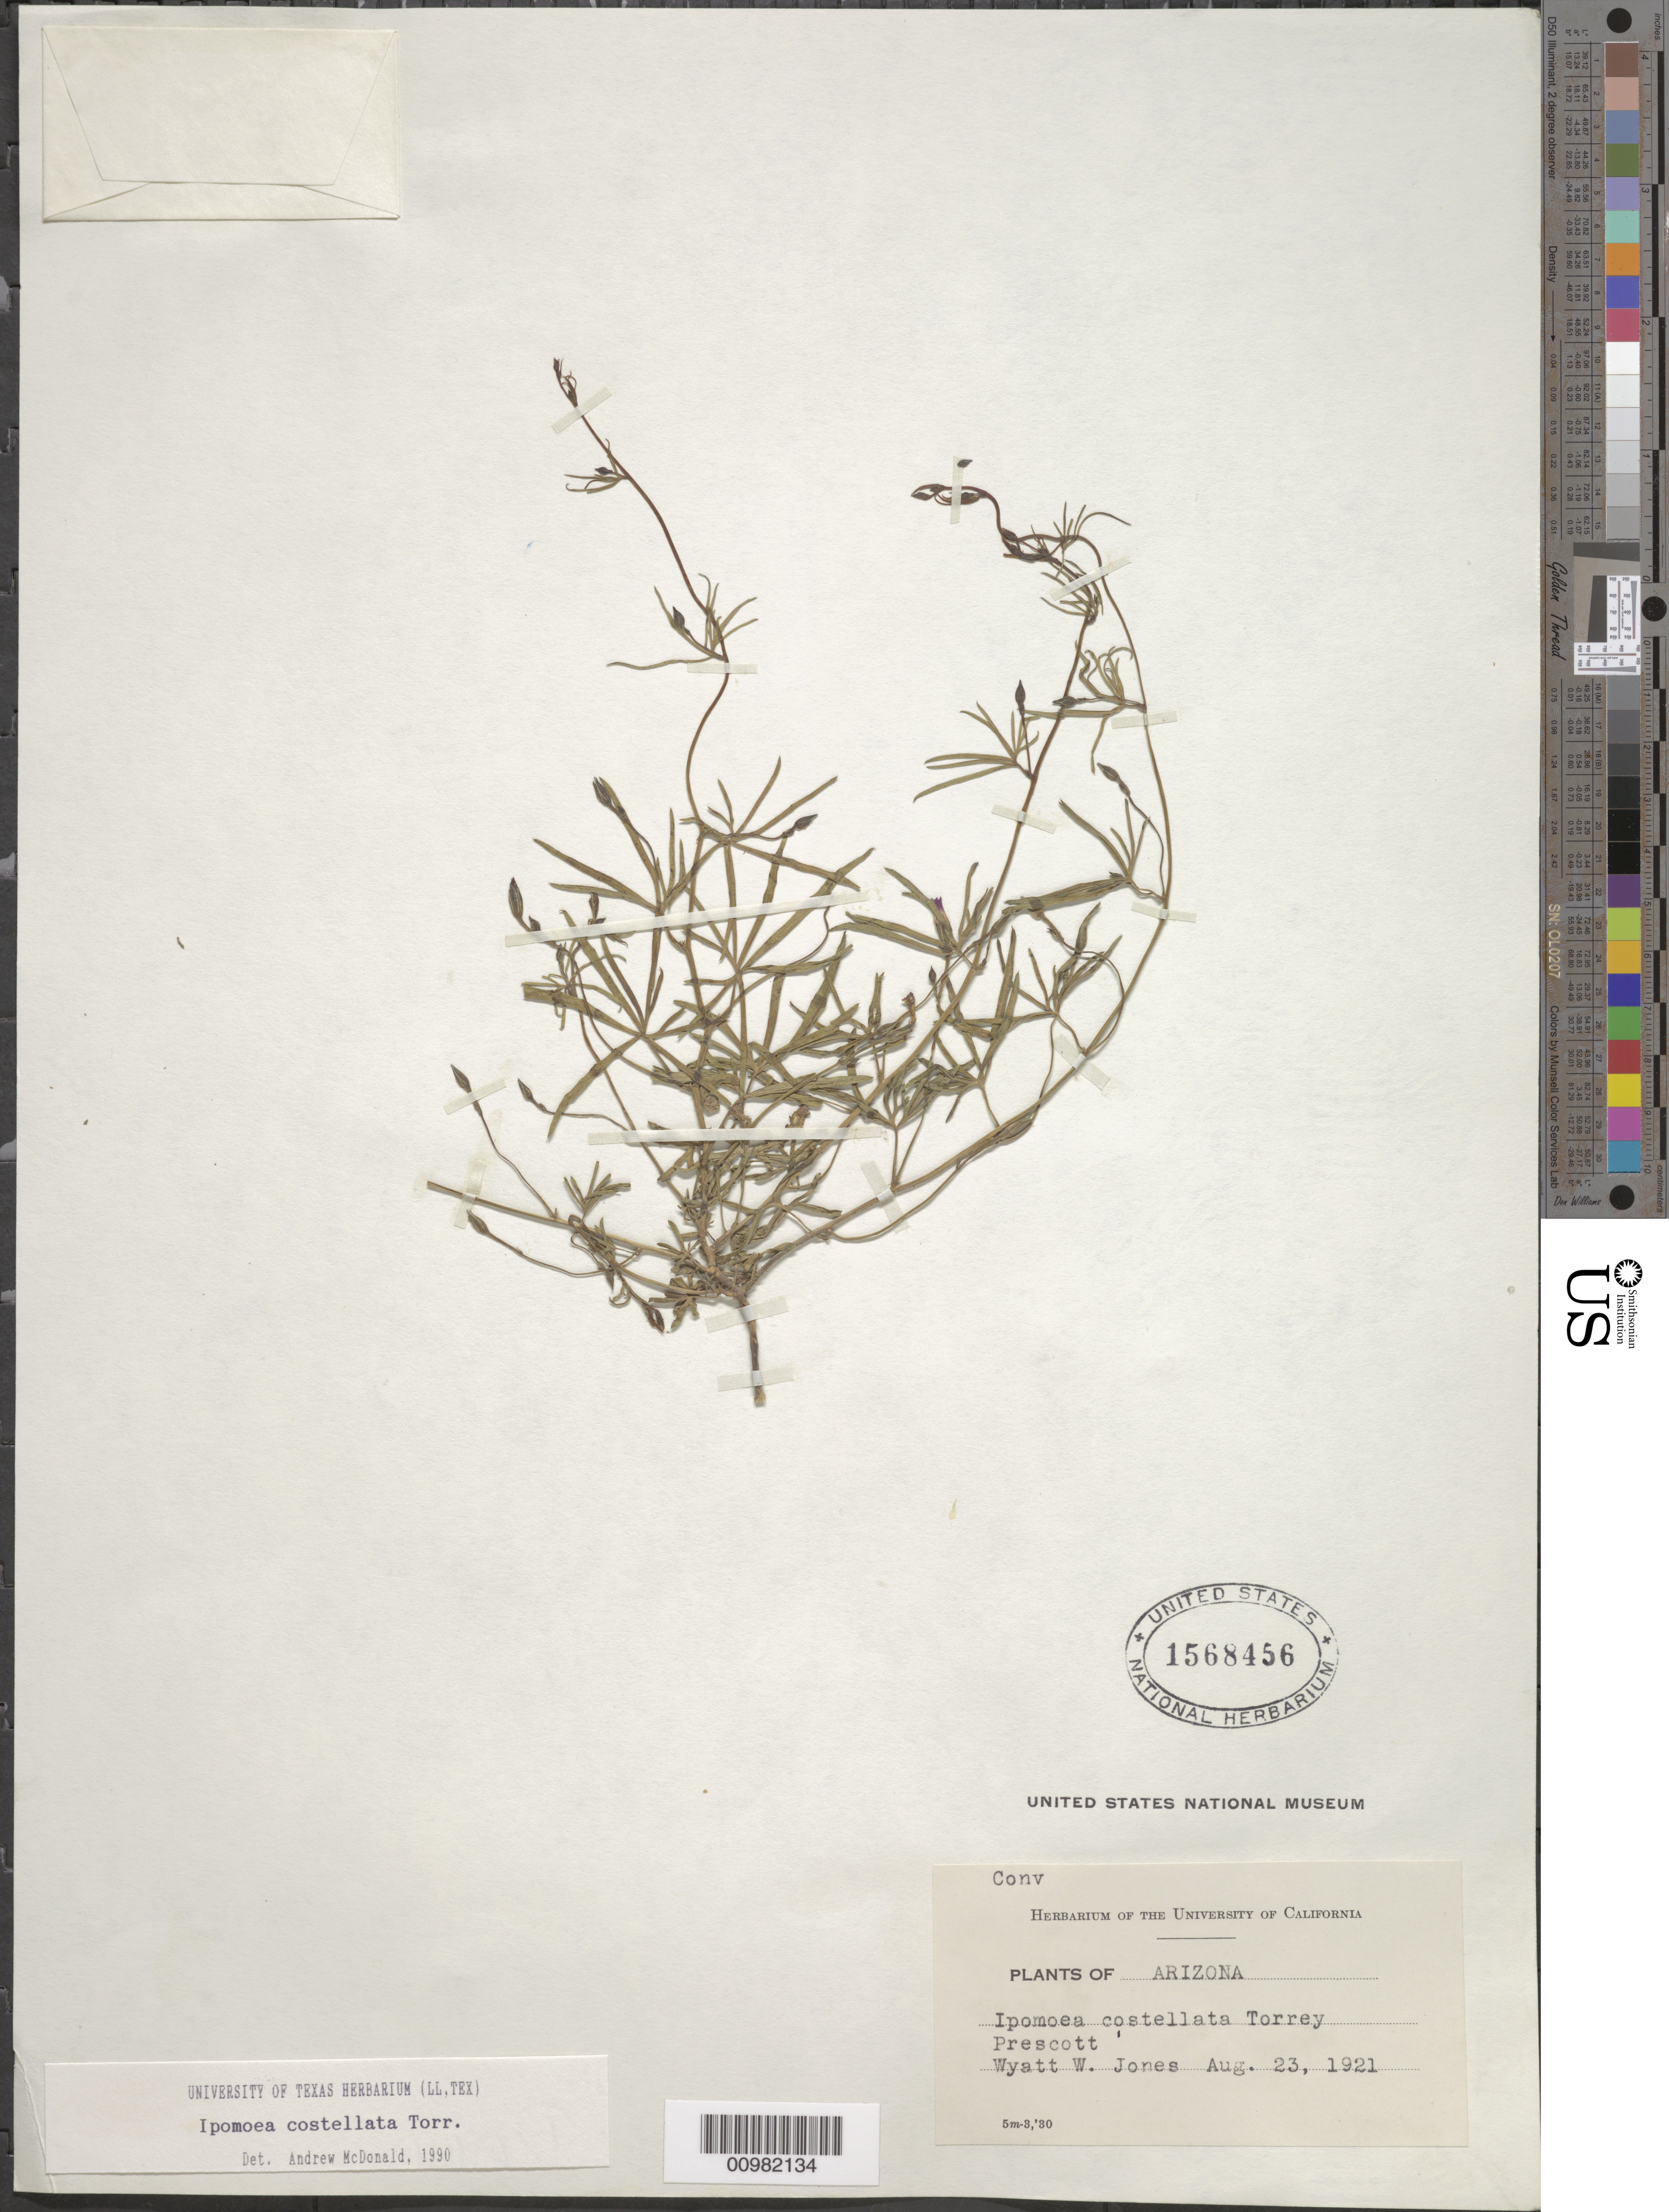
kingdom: Plantae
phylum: Tracheophyta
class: Magnoliopsida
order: Solanales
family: Convolvulaceae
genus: Ipomoea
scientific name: Ipomoea costellata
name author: Torr.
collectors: W. W. Jones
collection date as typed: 23 Aug 1921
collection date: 1921-08-23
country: United States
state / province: Arizona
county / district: Yavapai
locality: Prescott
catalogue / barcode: US 1568456